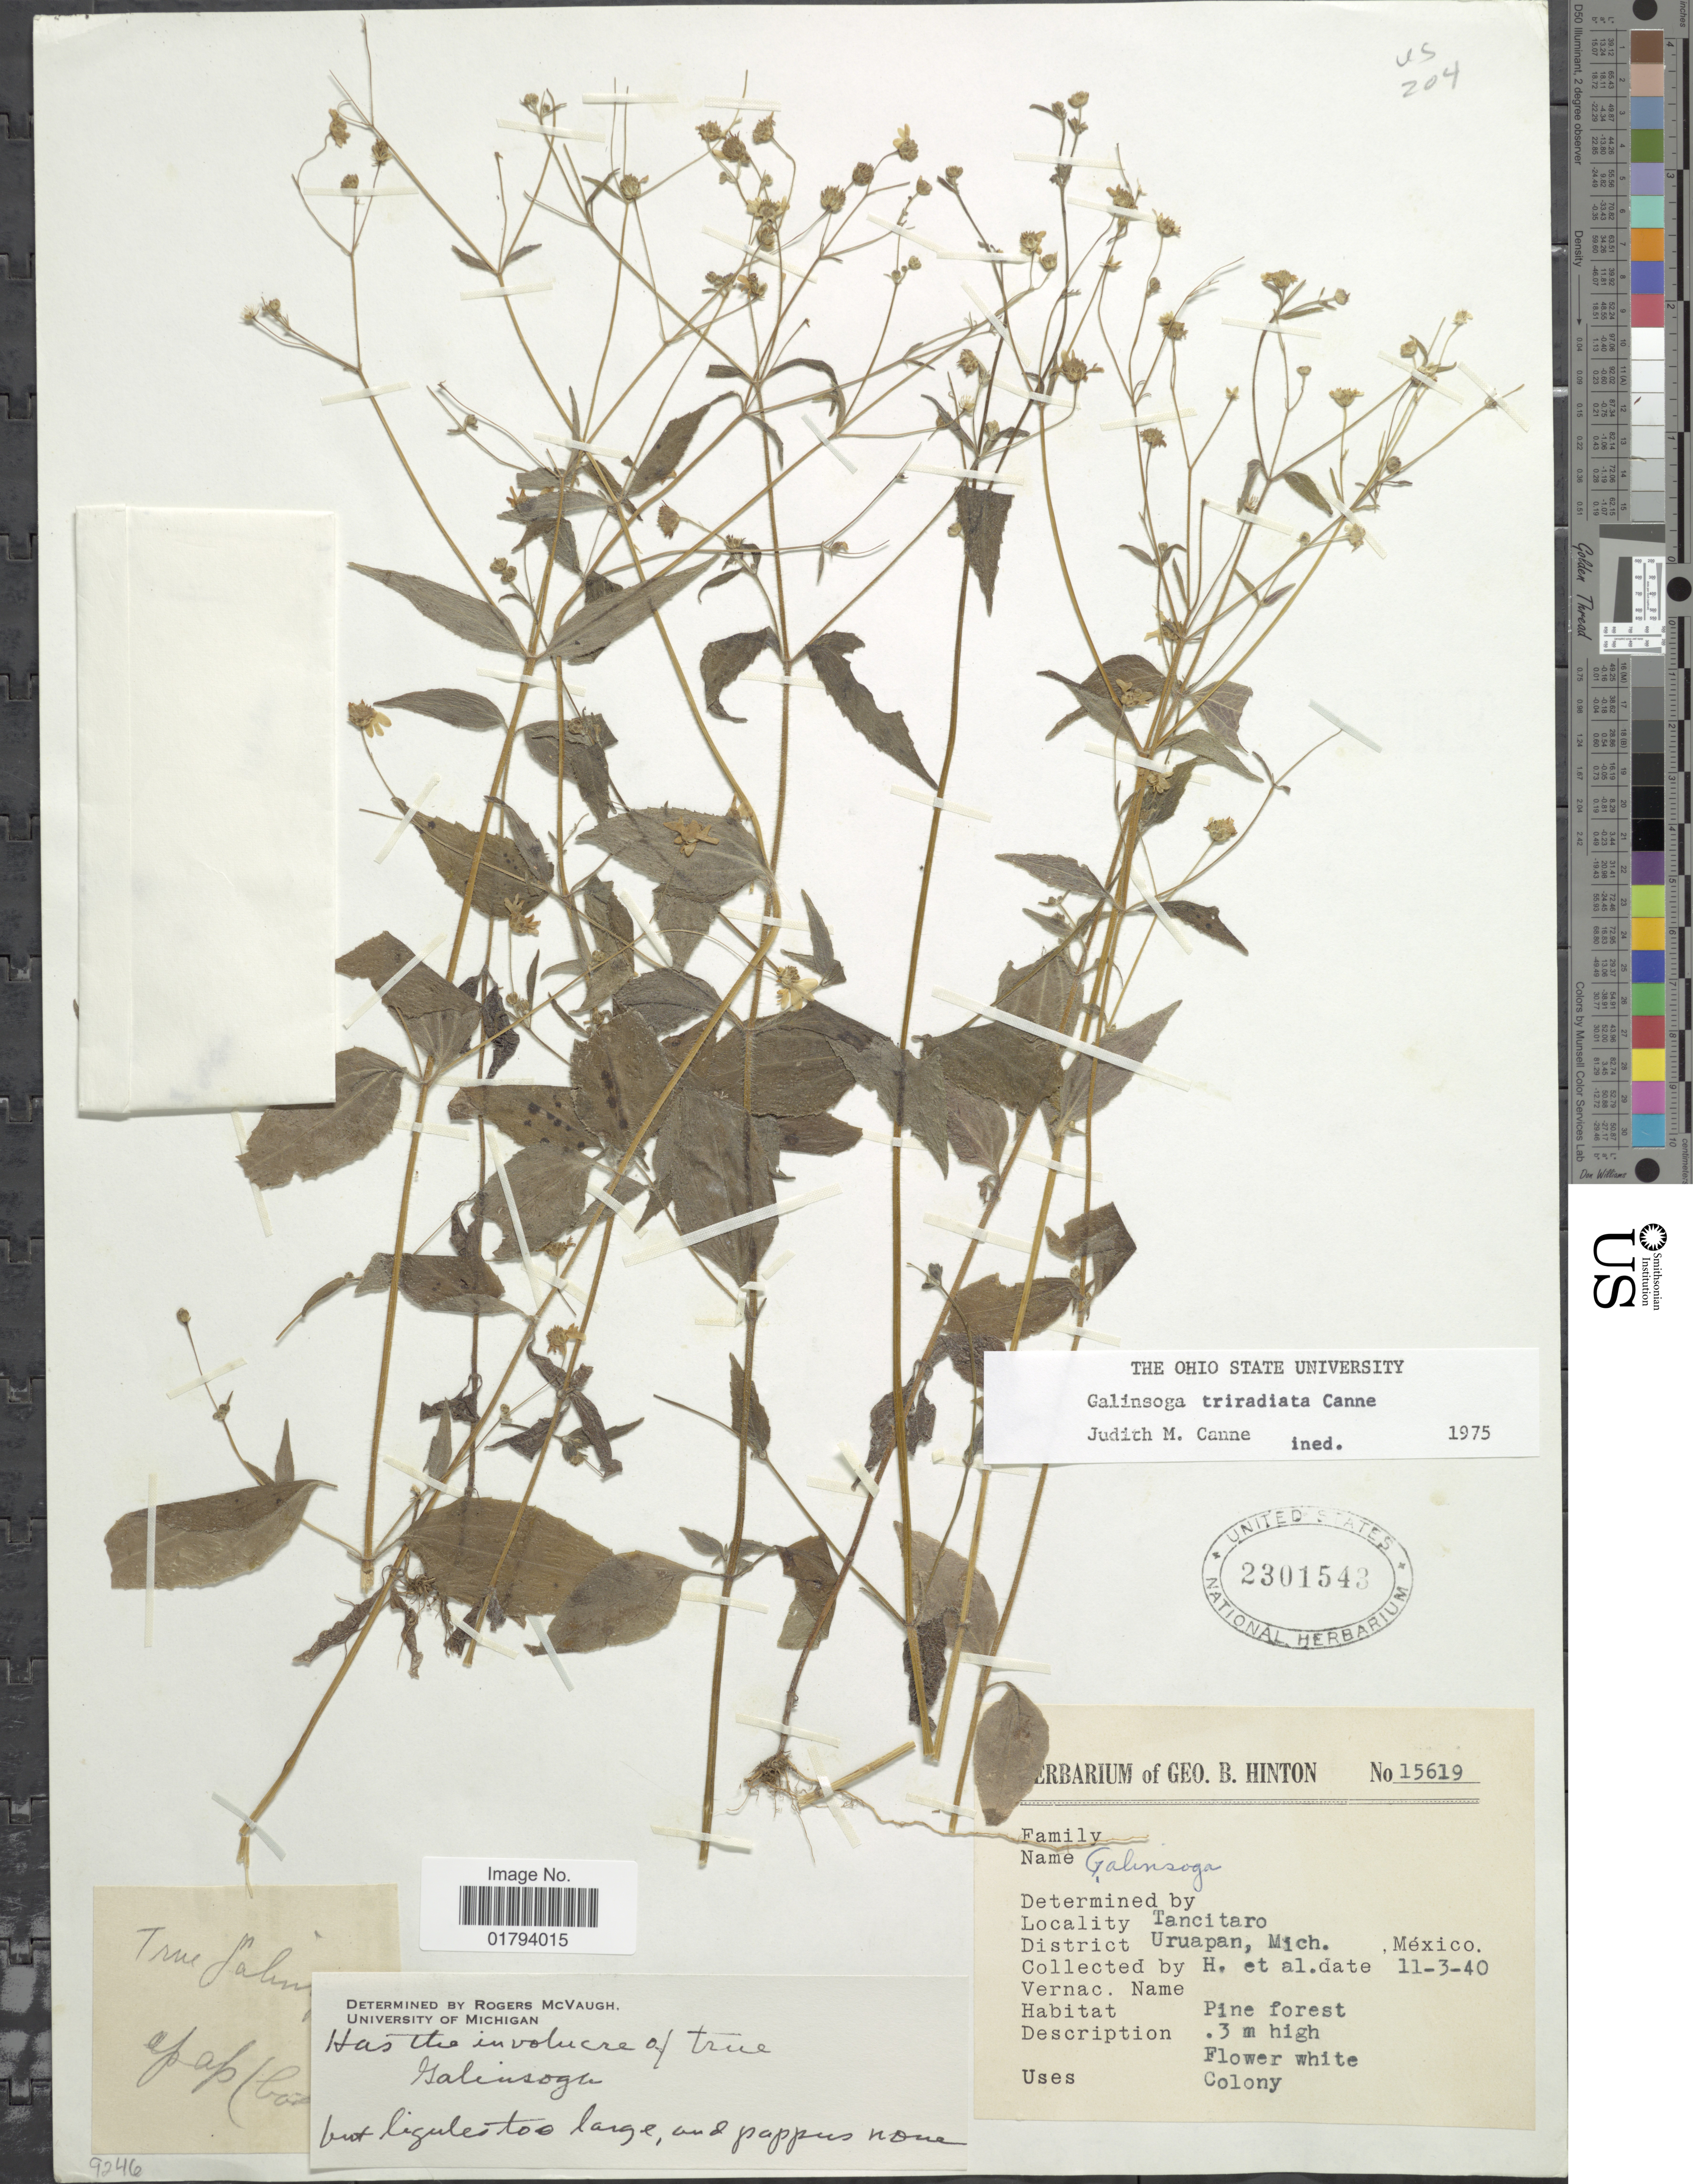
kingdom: Plantae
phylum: Tracheophyta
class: Magnoliopsida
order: Asterales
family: Asteraceae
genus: Galinsoga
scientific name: Galinsoga triradiata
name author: Canne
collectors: G. B. Hinton & et al.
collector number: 15619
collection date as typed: Transcribed d/m/y: 3/11/40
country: Mexico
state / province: Michoacán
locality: Tancitaro, District Uruapan, Mich.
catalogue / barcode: US 2301543